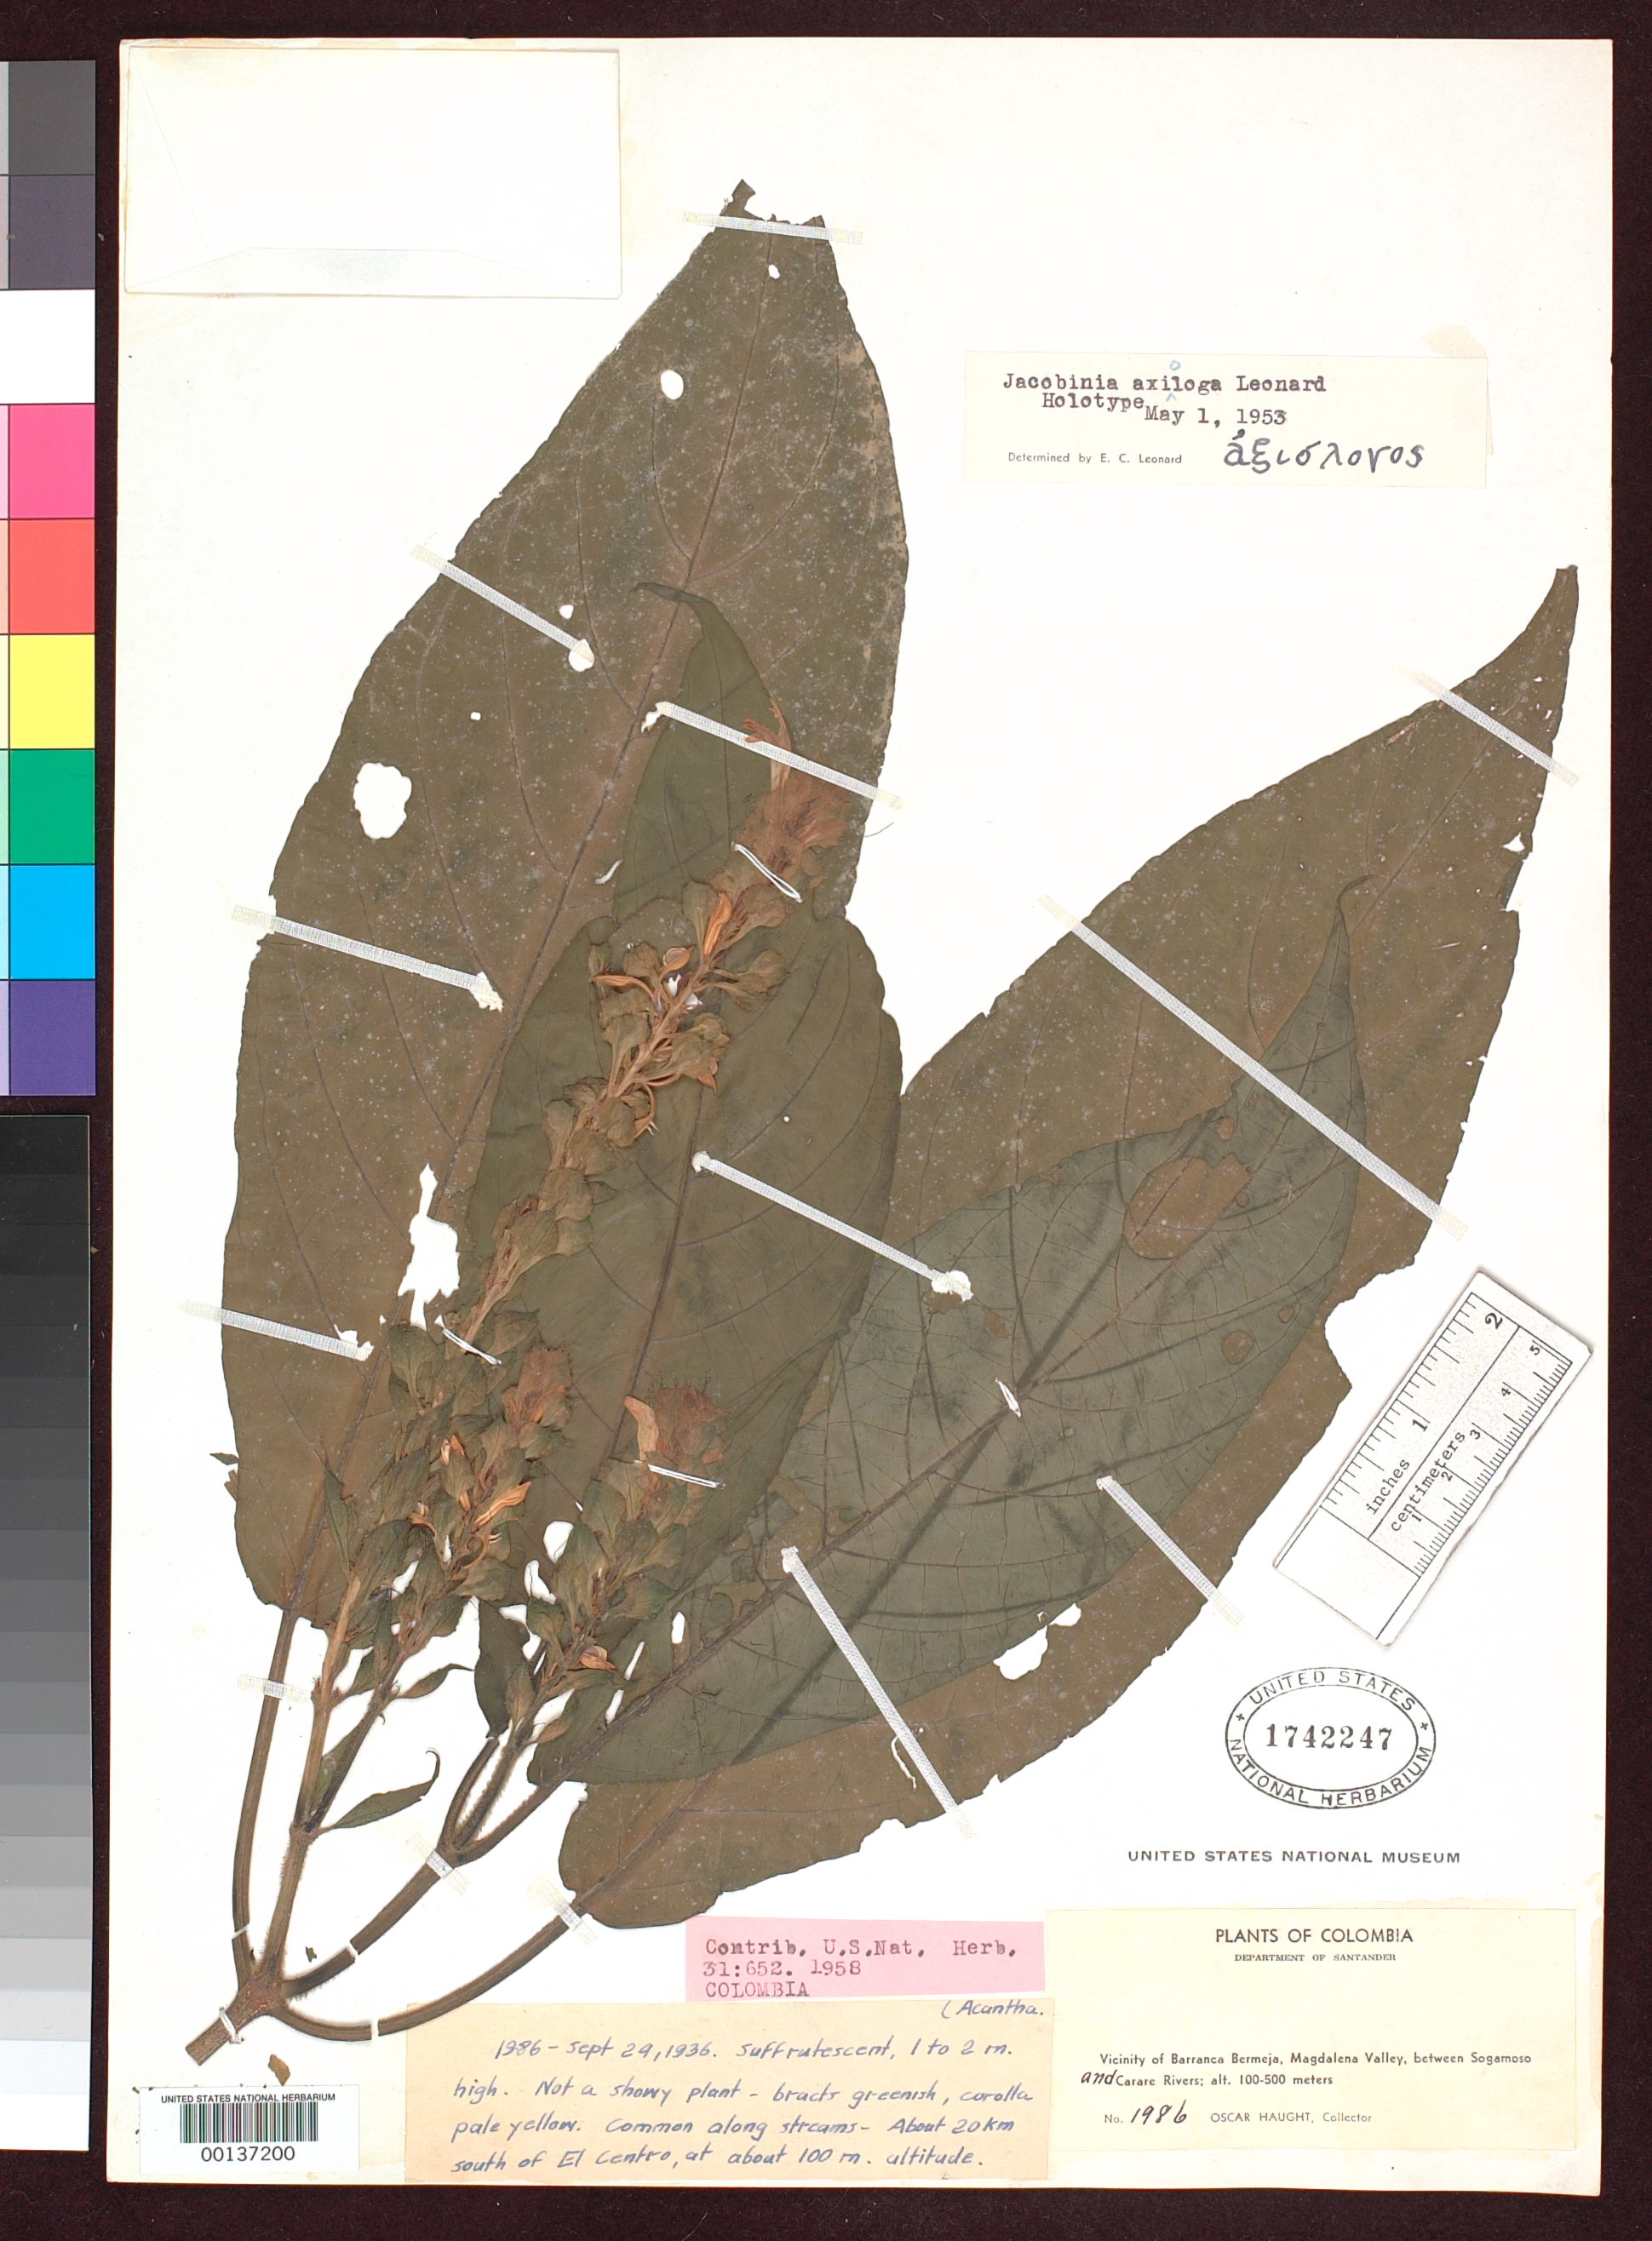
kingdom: Plantae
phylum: Tracheophyta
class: Magnoliopsida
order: Lamiales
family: Acanthaceae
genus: Jacobinia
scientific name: Jacobinia axiologa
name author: Leonard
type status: Holotype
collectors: O. L. Haught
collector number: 1986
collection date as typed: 29 Sep 1936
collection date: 1936-09-29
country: Colombia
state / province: Santander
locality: Between Rios Sogamosa and Carare, Magdalena Valley, vicinity of Barrancabermeja, 20 km. S of El Centro.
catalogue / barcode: US 1742247